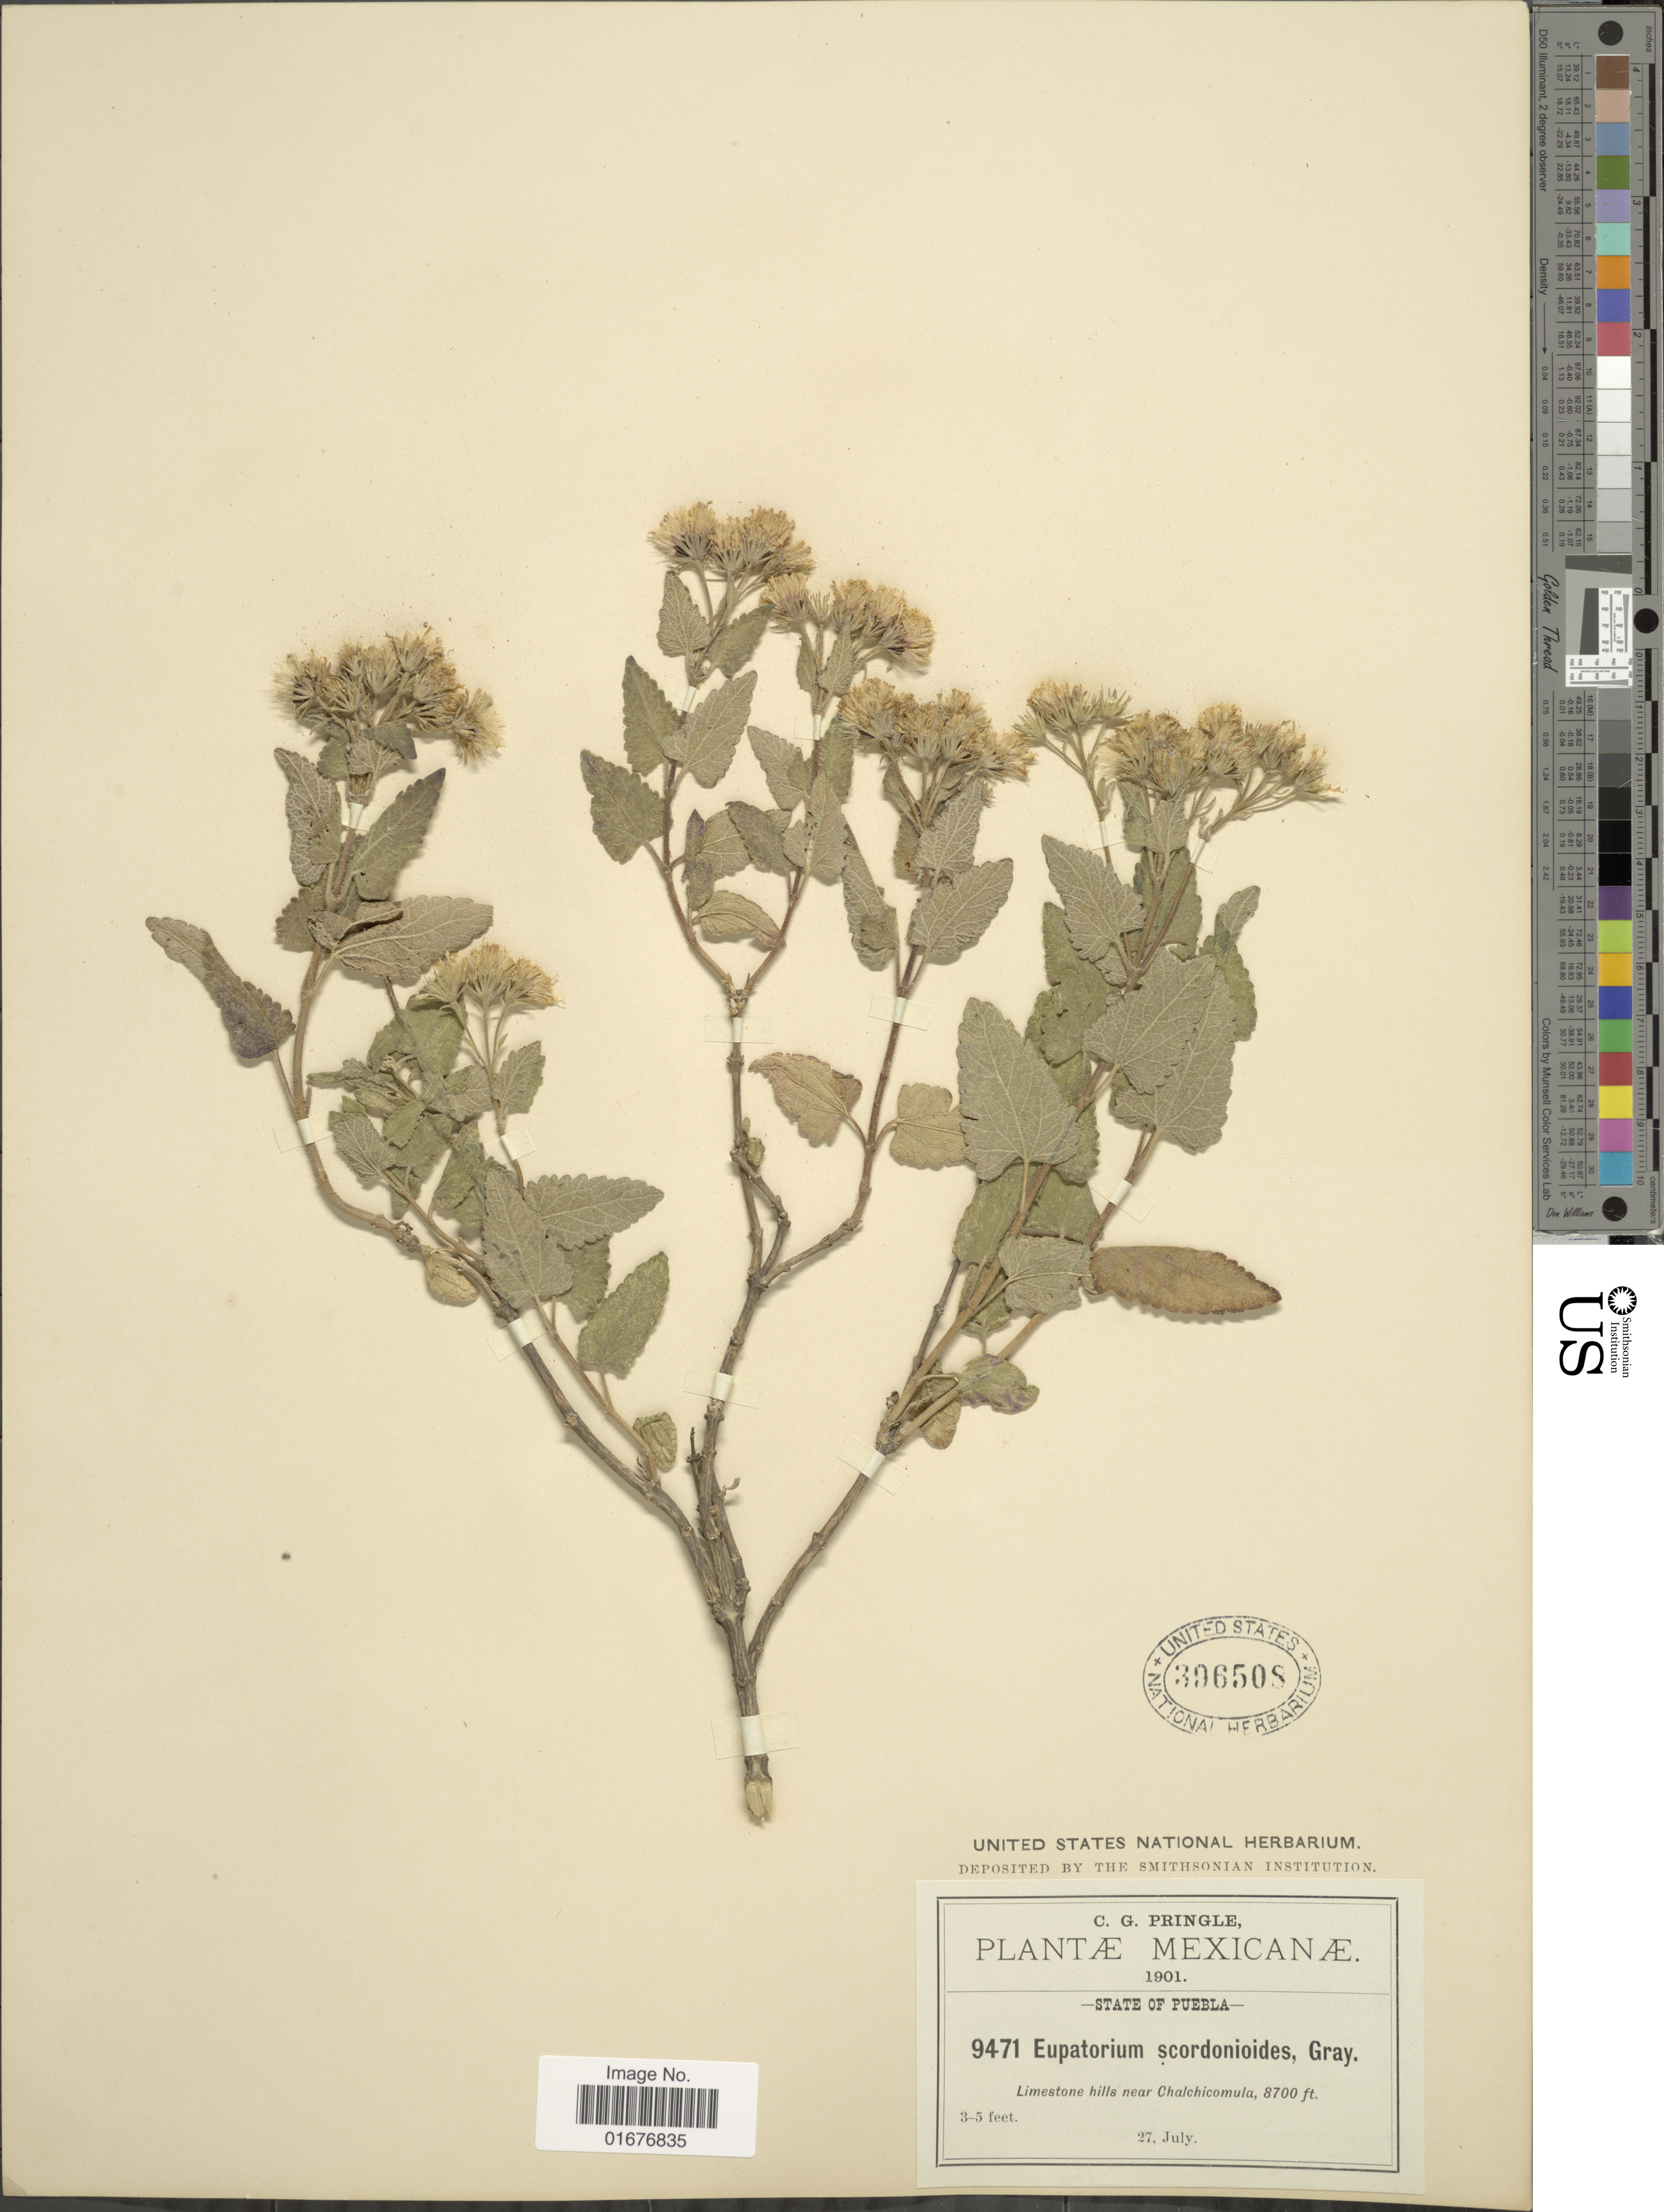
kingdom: Plantae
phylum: Tracheophyta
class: Magnoliopsida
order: Asterales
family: Asteraceae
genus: Ageratina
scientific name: Ageratina scorodonioides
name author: (A. Gray) R.M. King & H. Rob.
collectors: C. G. Pringle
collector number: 9471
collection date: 1901-07-27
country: Mexico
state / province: Puebla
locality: Limestone hills near Chalchicomula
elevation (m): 2652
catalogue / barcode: US 396508